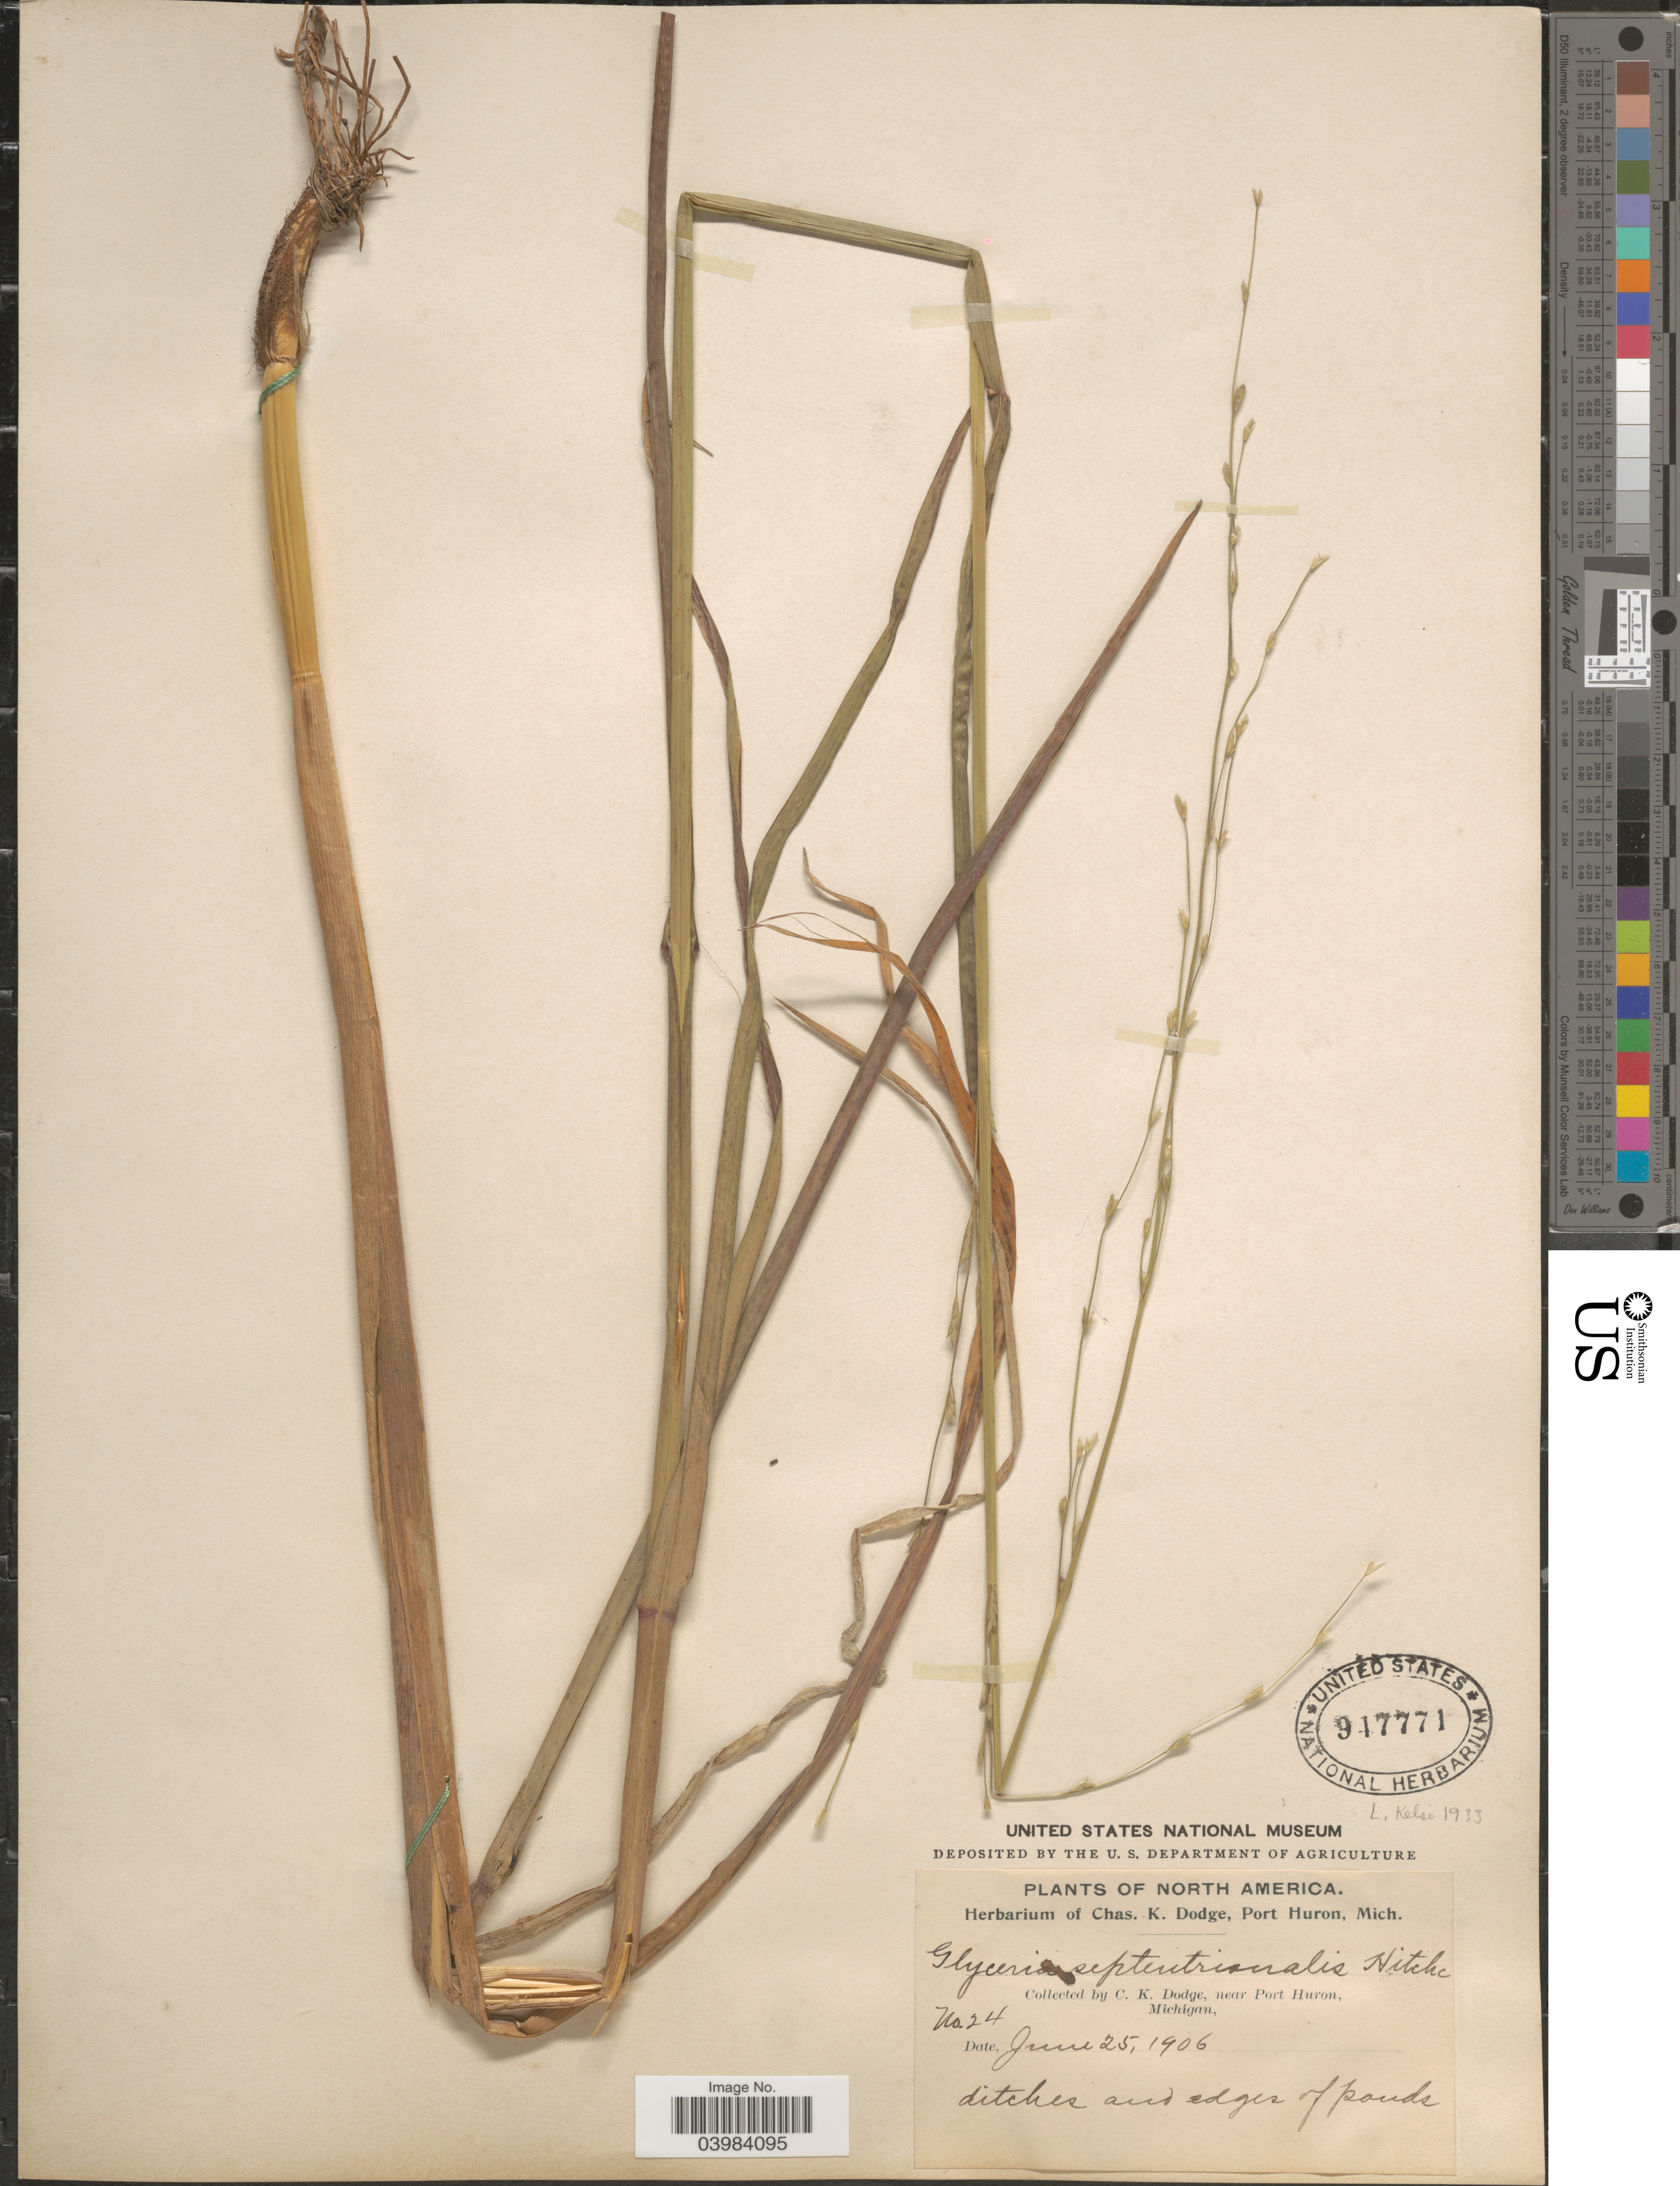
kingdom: Plantae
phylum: Tracheophyta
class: Liliopsida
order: Poales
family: Poaceae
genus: Glyceria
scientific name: Glyceria septentrionalis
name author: Hitchc.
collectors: C. K. Dodge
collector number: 24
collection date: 1906-06-25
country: United States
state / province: Michigan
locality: Near Port Huron.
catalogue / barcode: US 947771